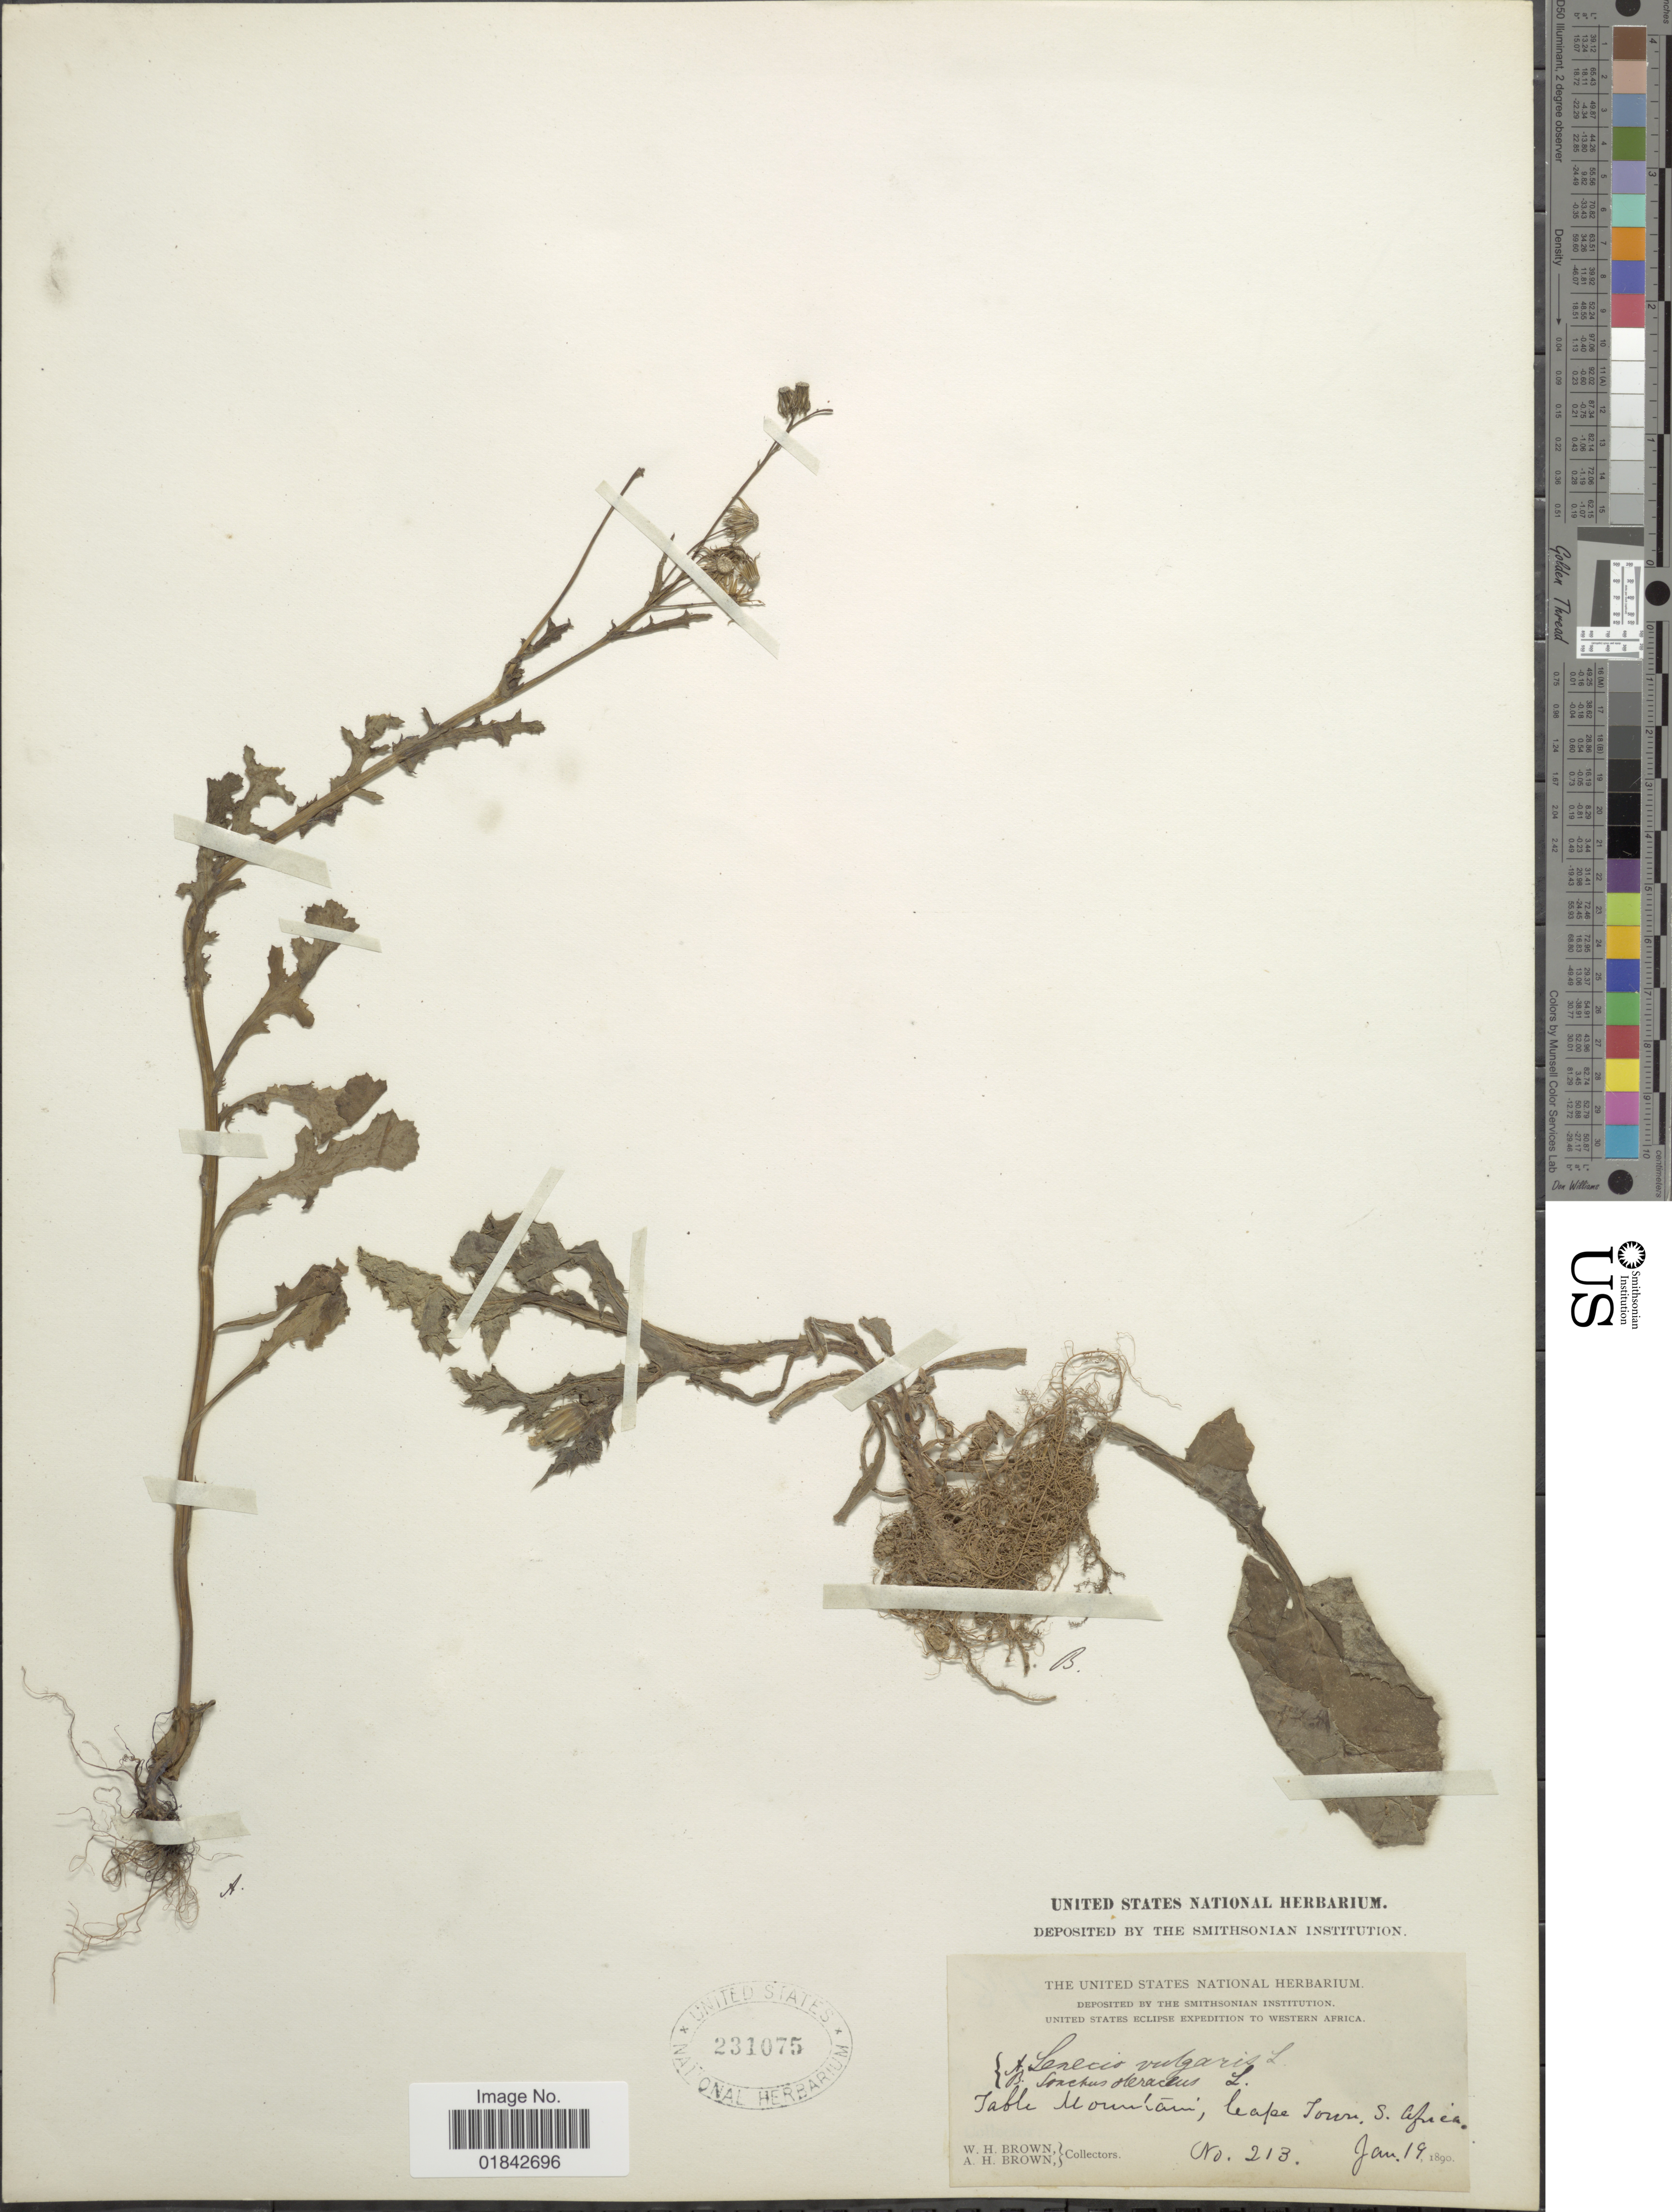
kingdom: Plantae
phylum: Tracheophyta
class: Magnoliopsida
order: Asterales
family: Asteraceae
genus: Senecio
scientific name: Senecio vulgaris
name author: L.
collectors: W. H. Brown & A. H. Brown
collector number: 213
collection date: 1890-01-19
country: South Africa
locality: Table Mountain, Cape Town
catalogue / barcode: US 231075